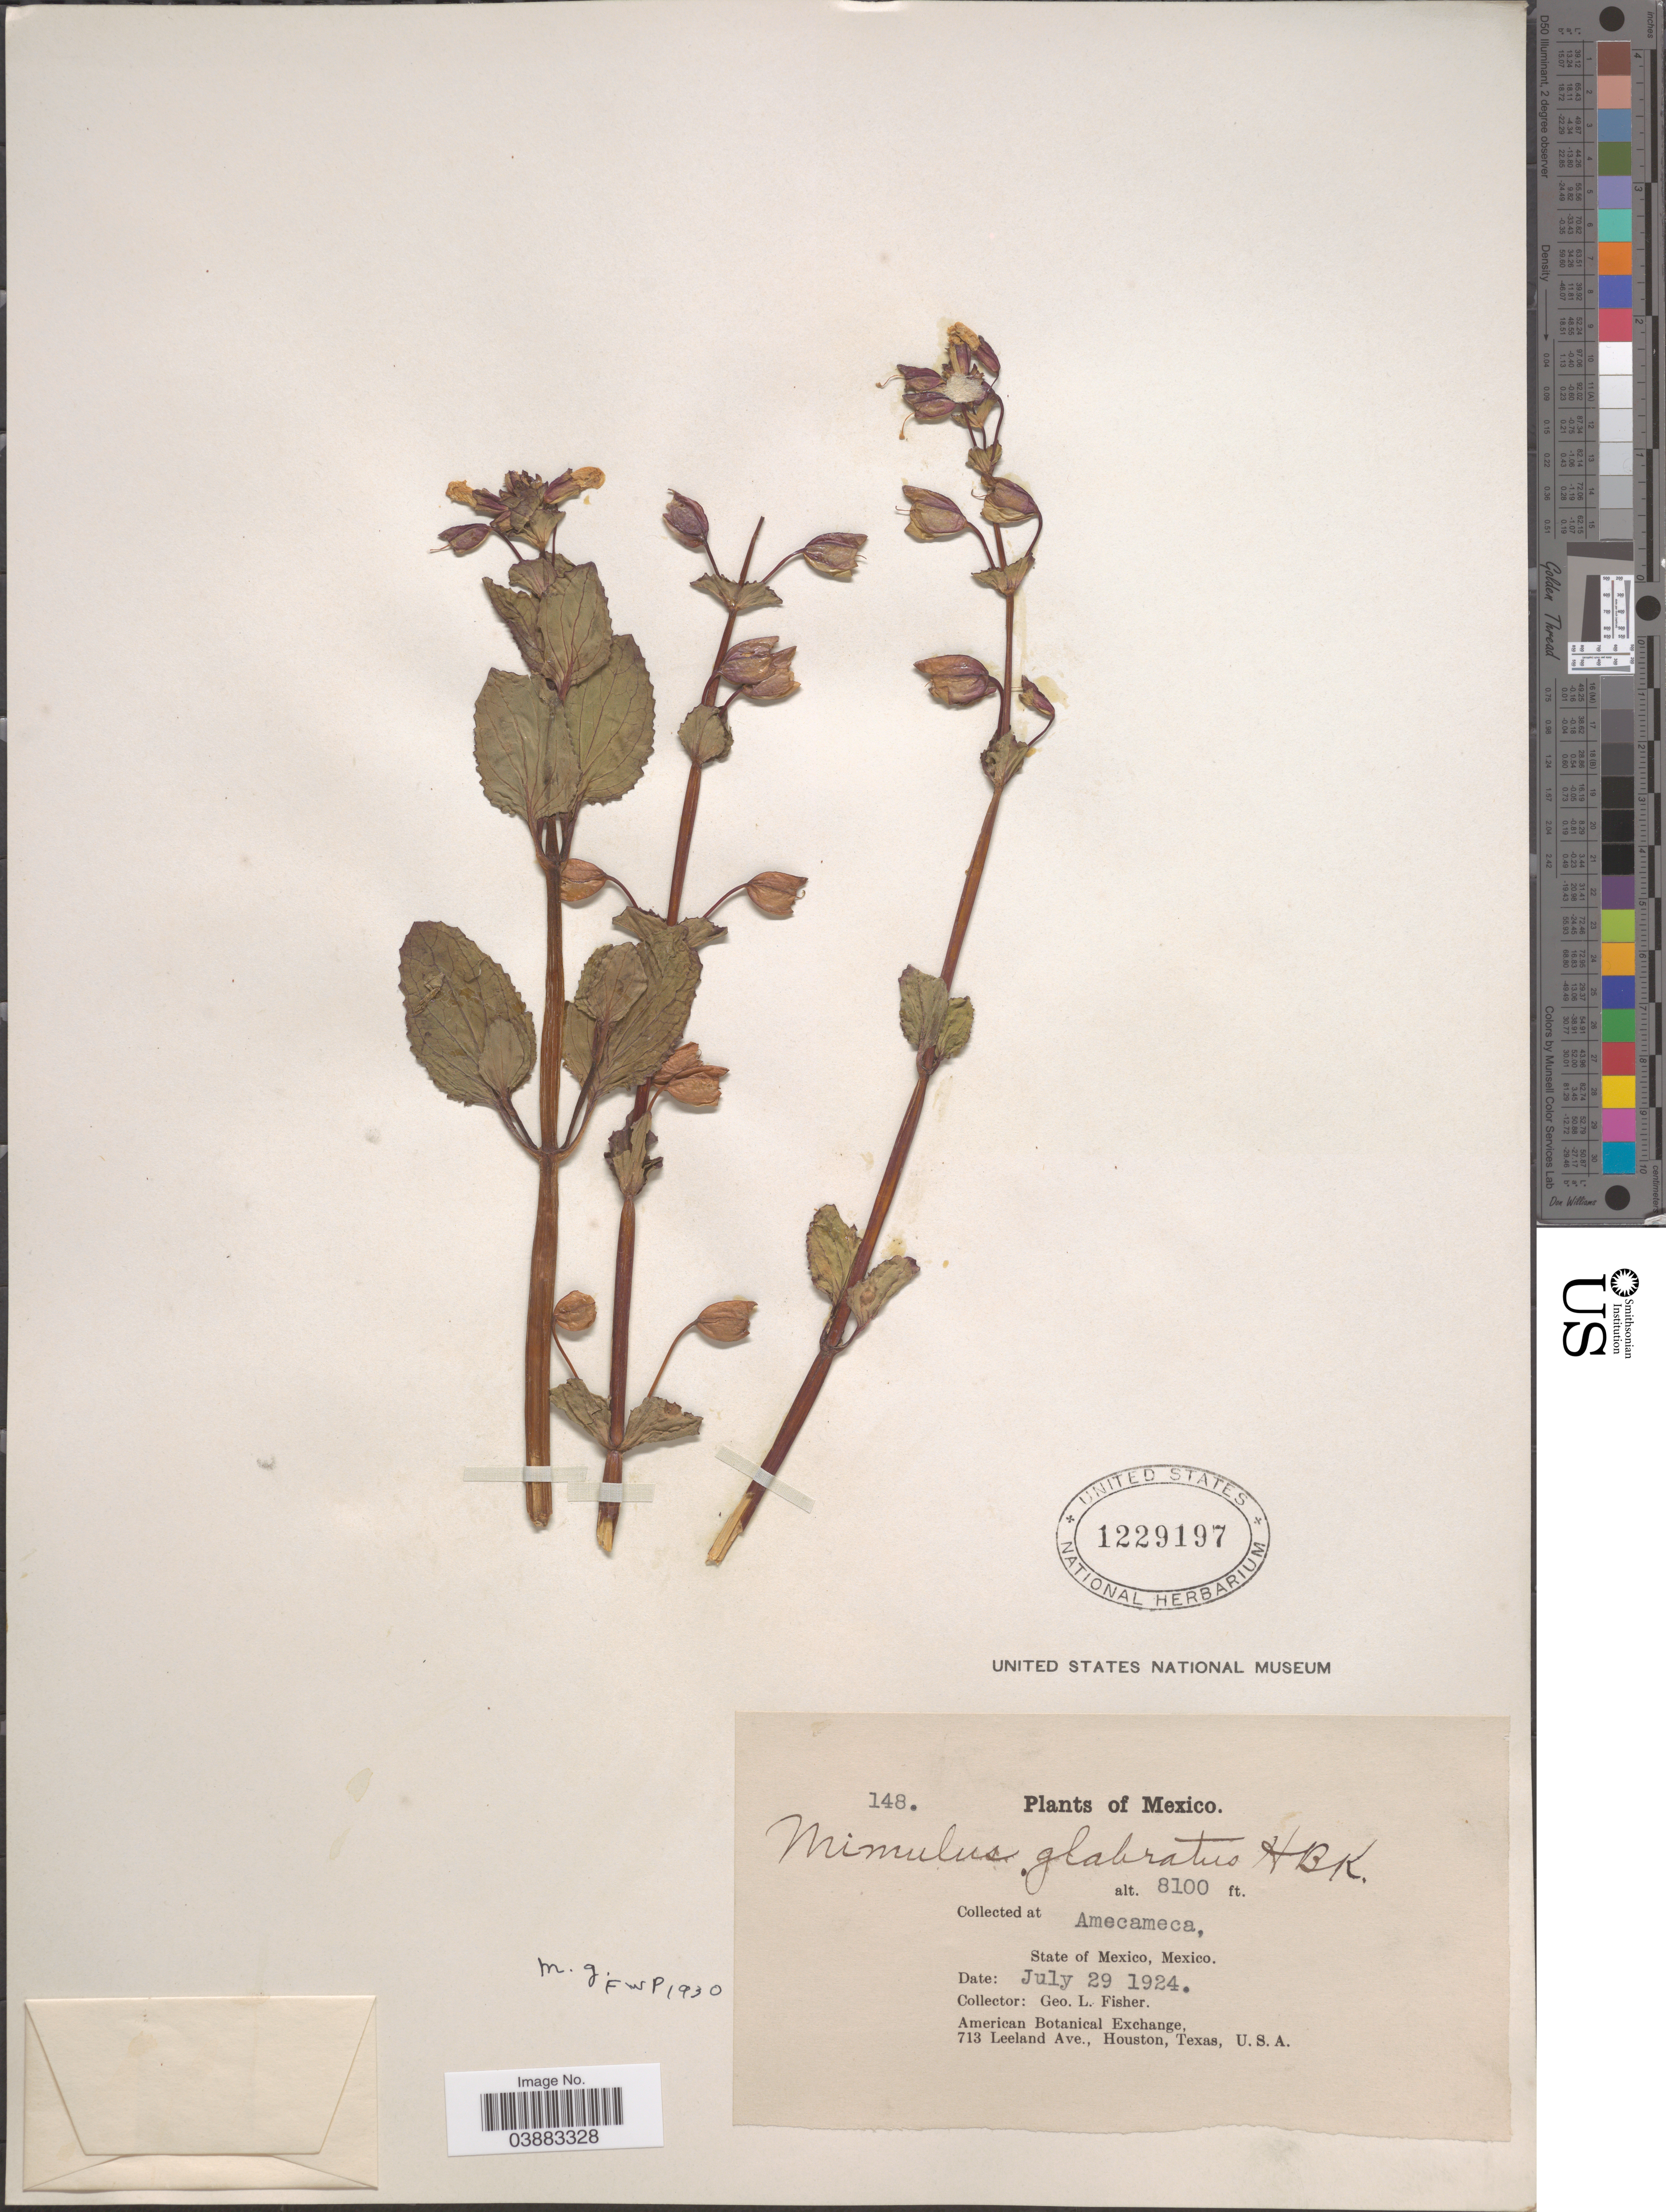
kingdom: Plantae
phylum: Tracheophyta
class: Magnoliopsida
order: Lamiales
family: Phrymaceae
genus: Mimulus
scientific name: Mimulus glabratus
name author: Kunth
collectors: G. L. Fisher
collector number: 148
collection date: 1924-07-29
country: Mexico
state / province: México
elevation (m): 2469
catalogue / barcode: US 1229197